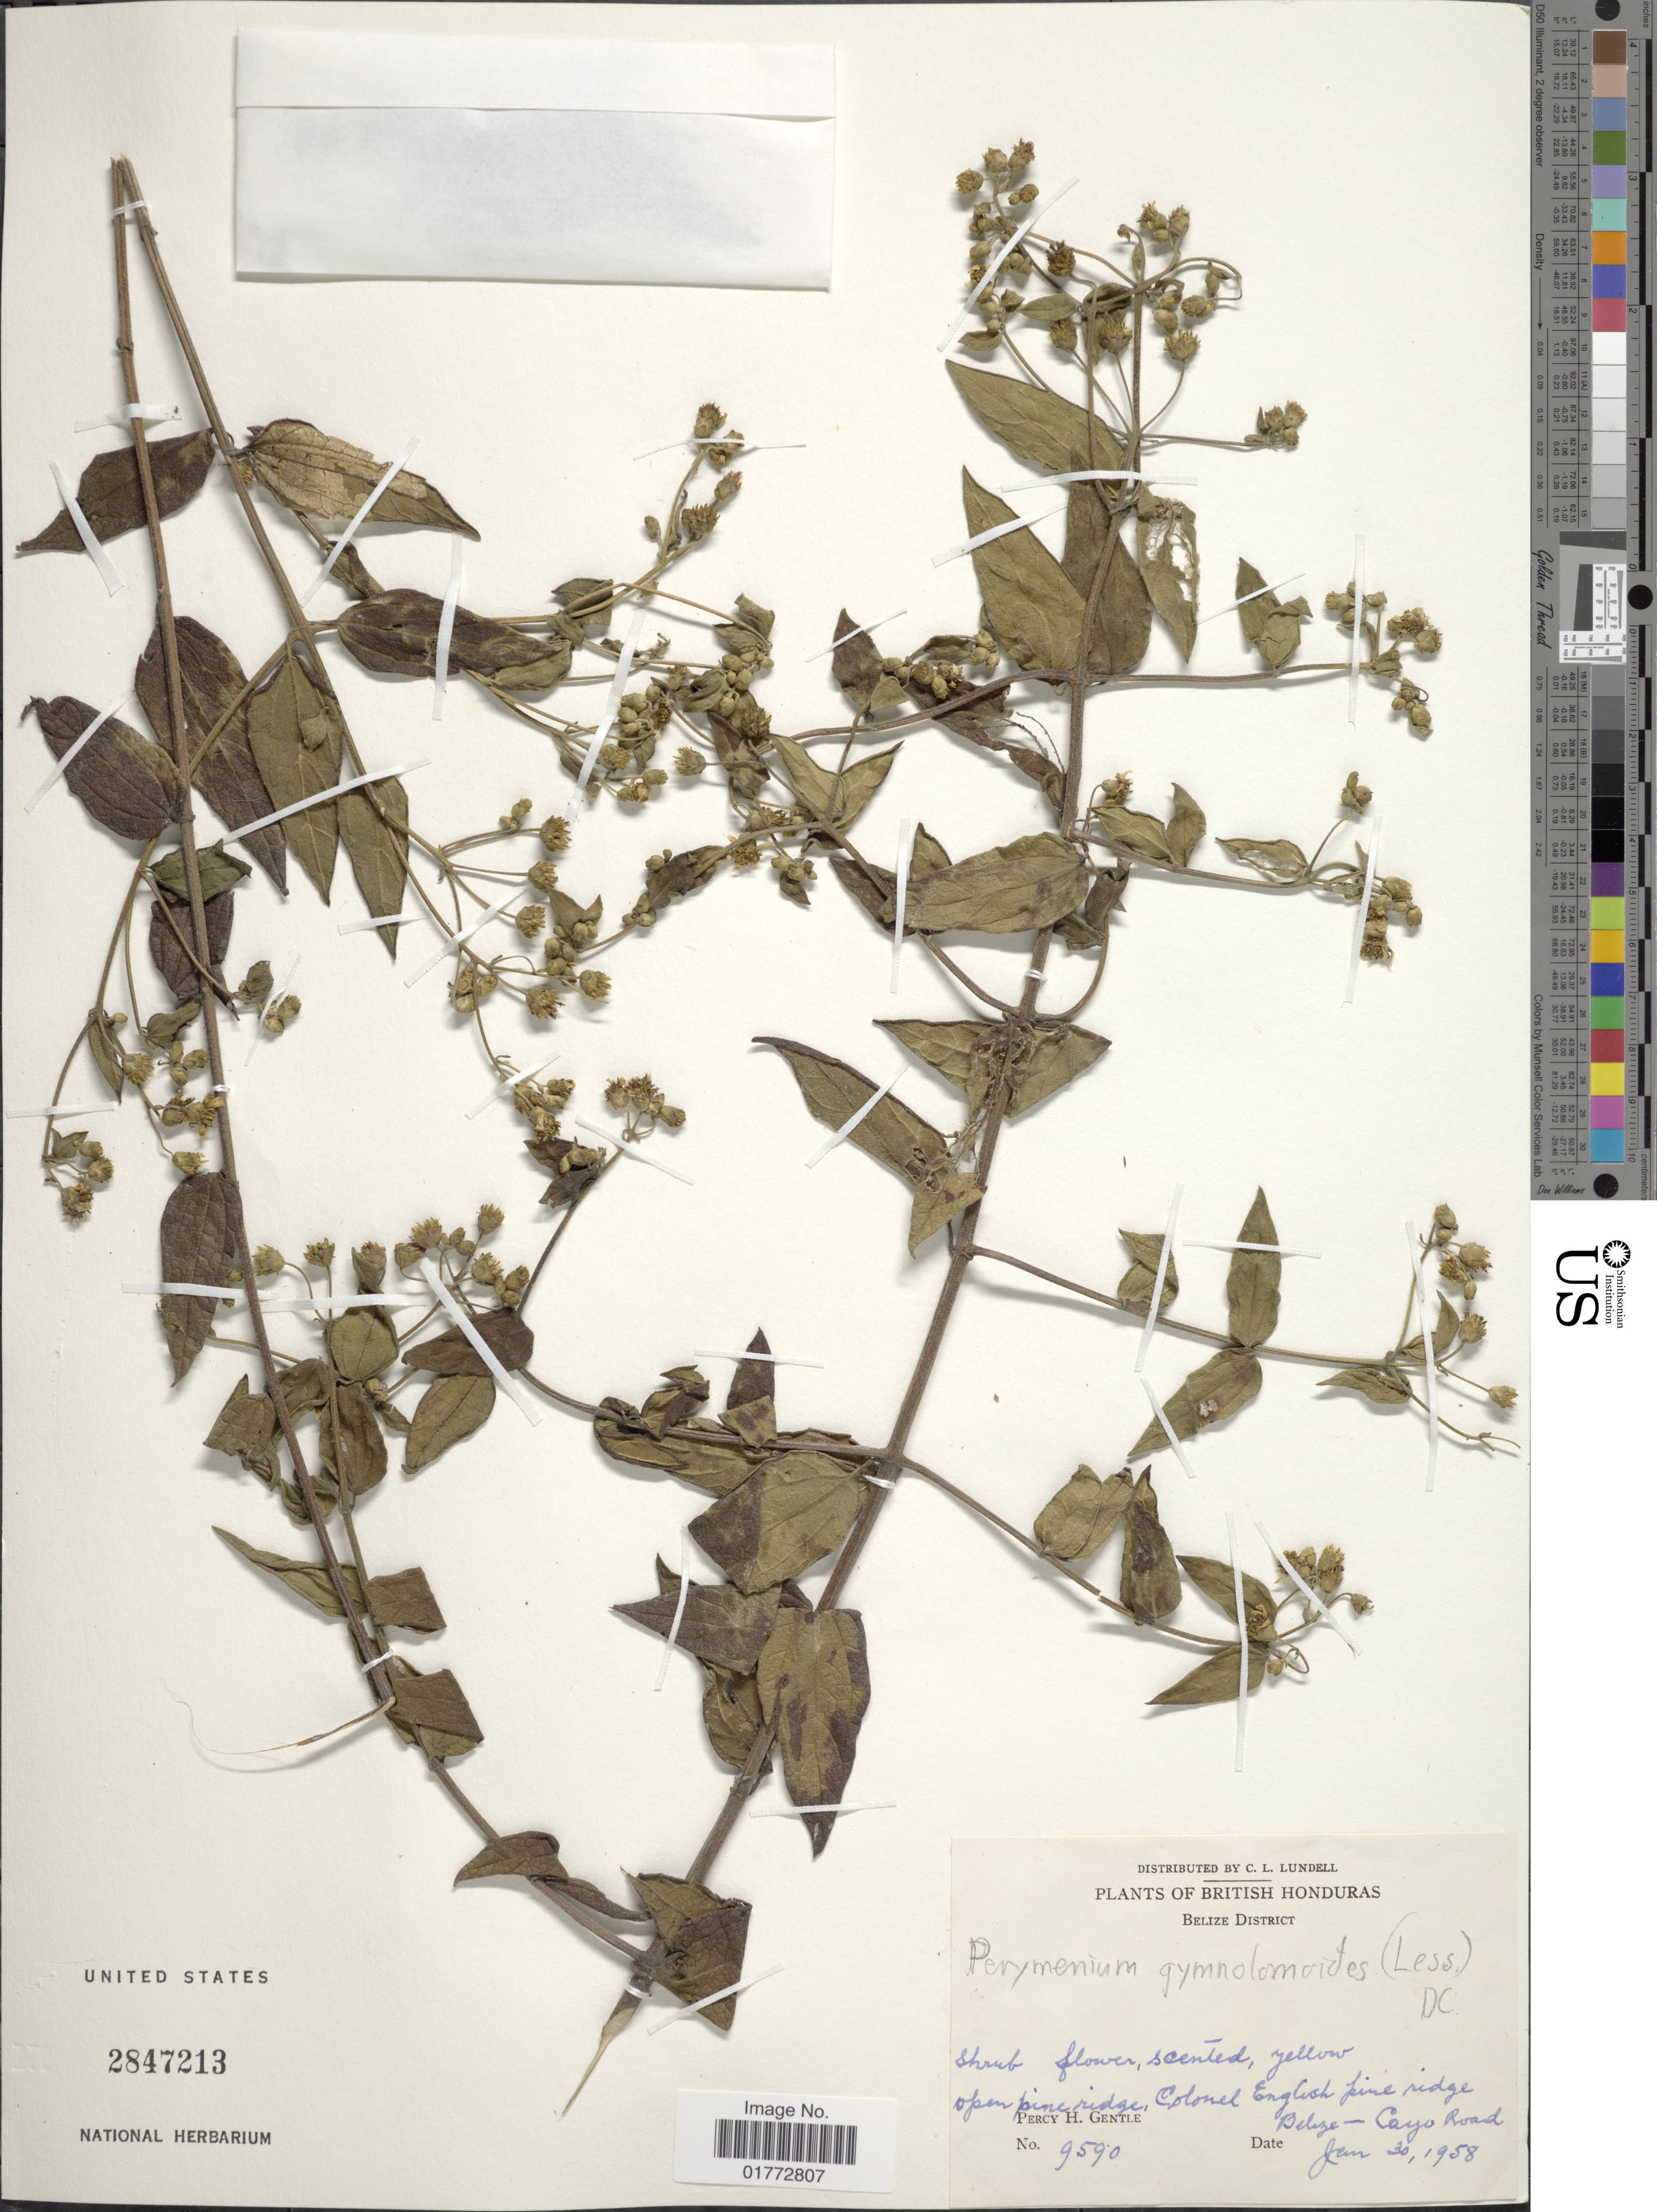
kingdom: Plantae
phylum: Tracheophyta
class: Magnoliopsida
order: Asterales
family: Asteraceae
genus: Perymenium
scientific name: Perymenium gymnolomoides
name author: (Less.) DC.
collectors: P. H. Gentle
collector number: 9590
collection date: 1958-01-30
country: Belize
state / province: Belize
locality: British Honduras, Belize District, Open pine ridge, Colonel English pine ridge, Belize - Cayo Road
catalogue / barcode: US 2847213